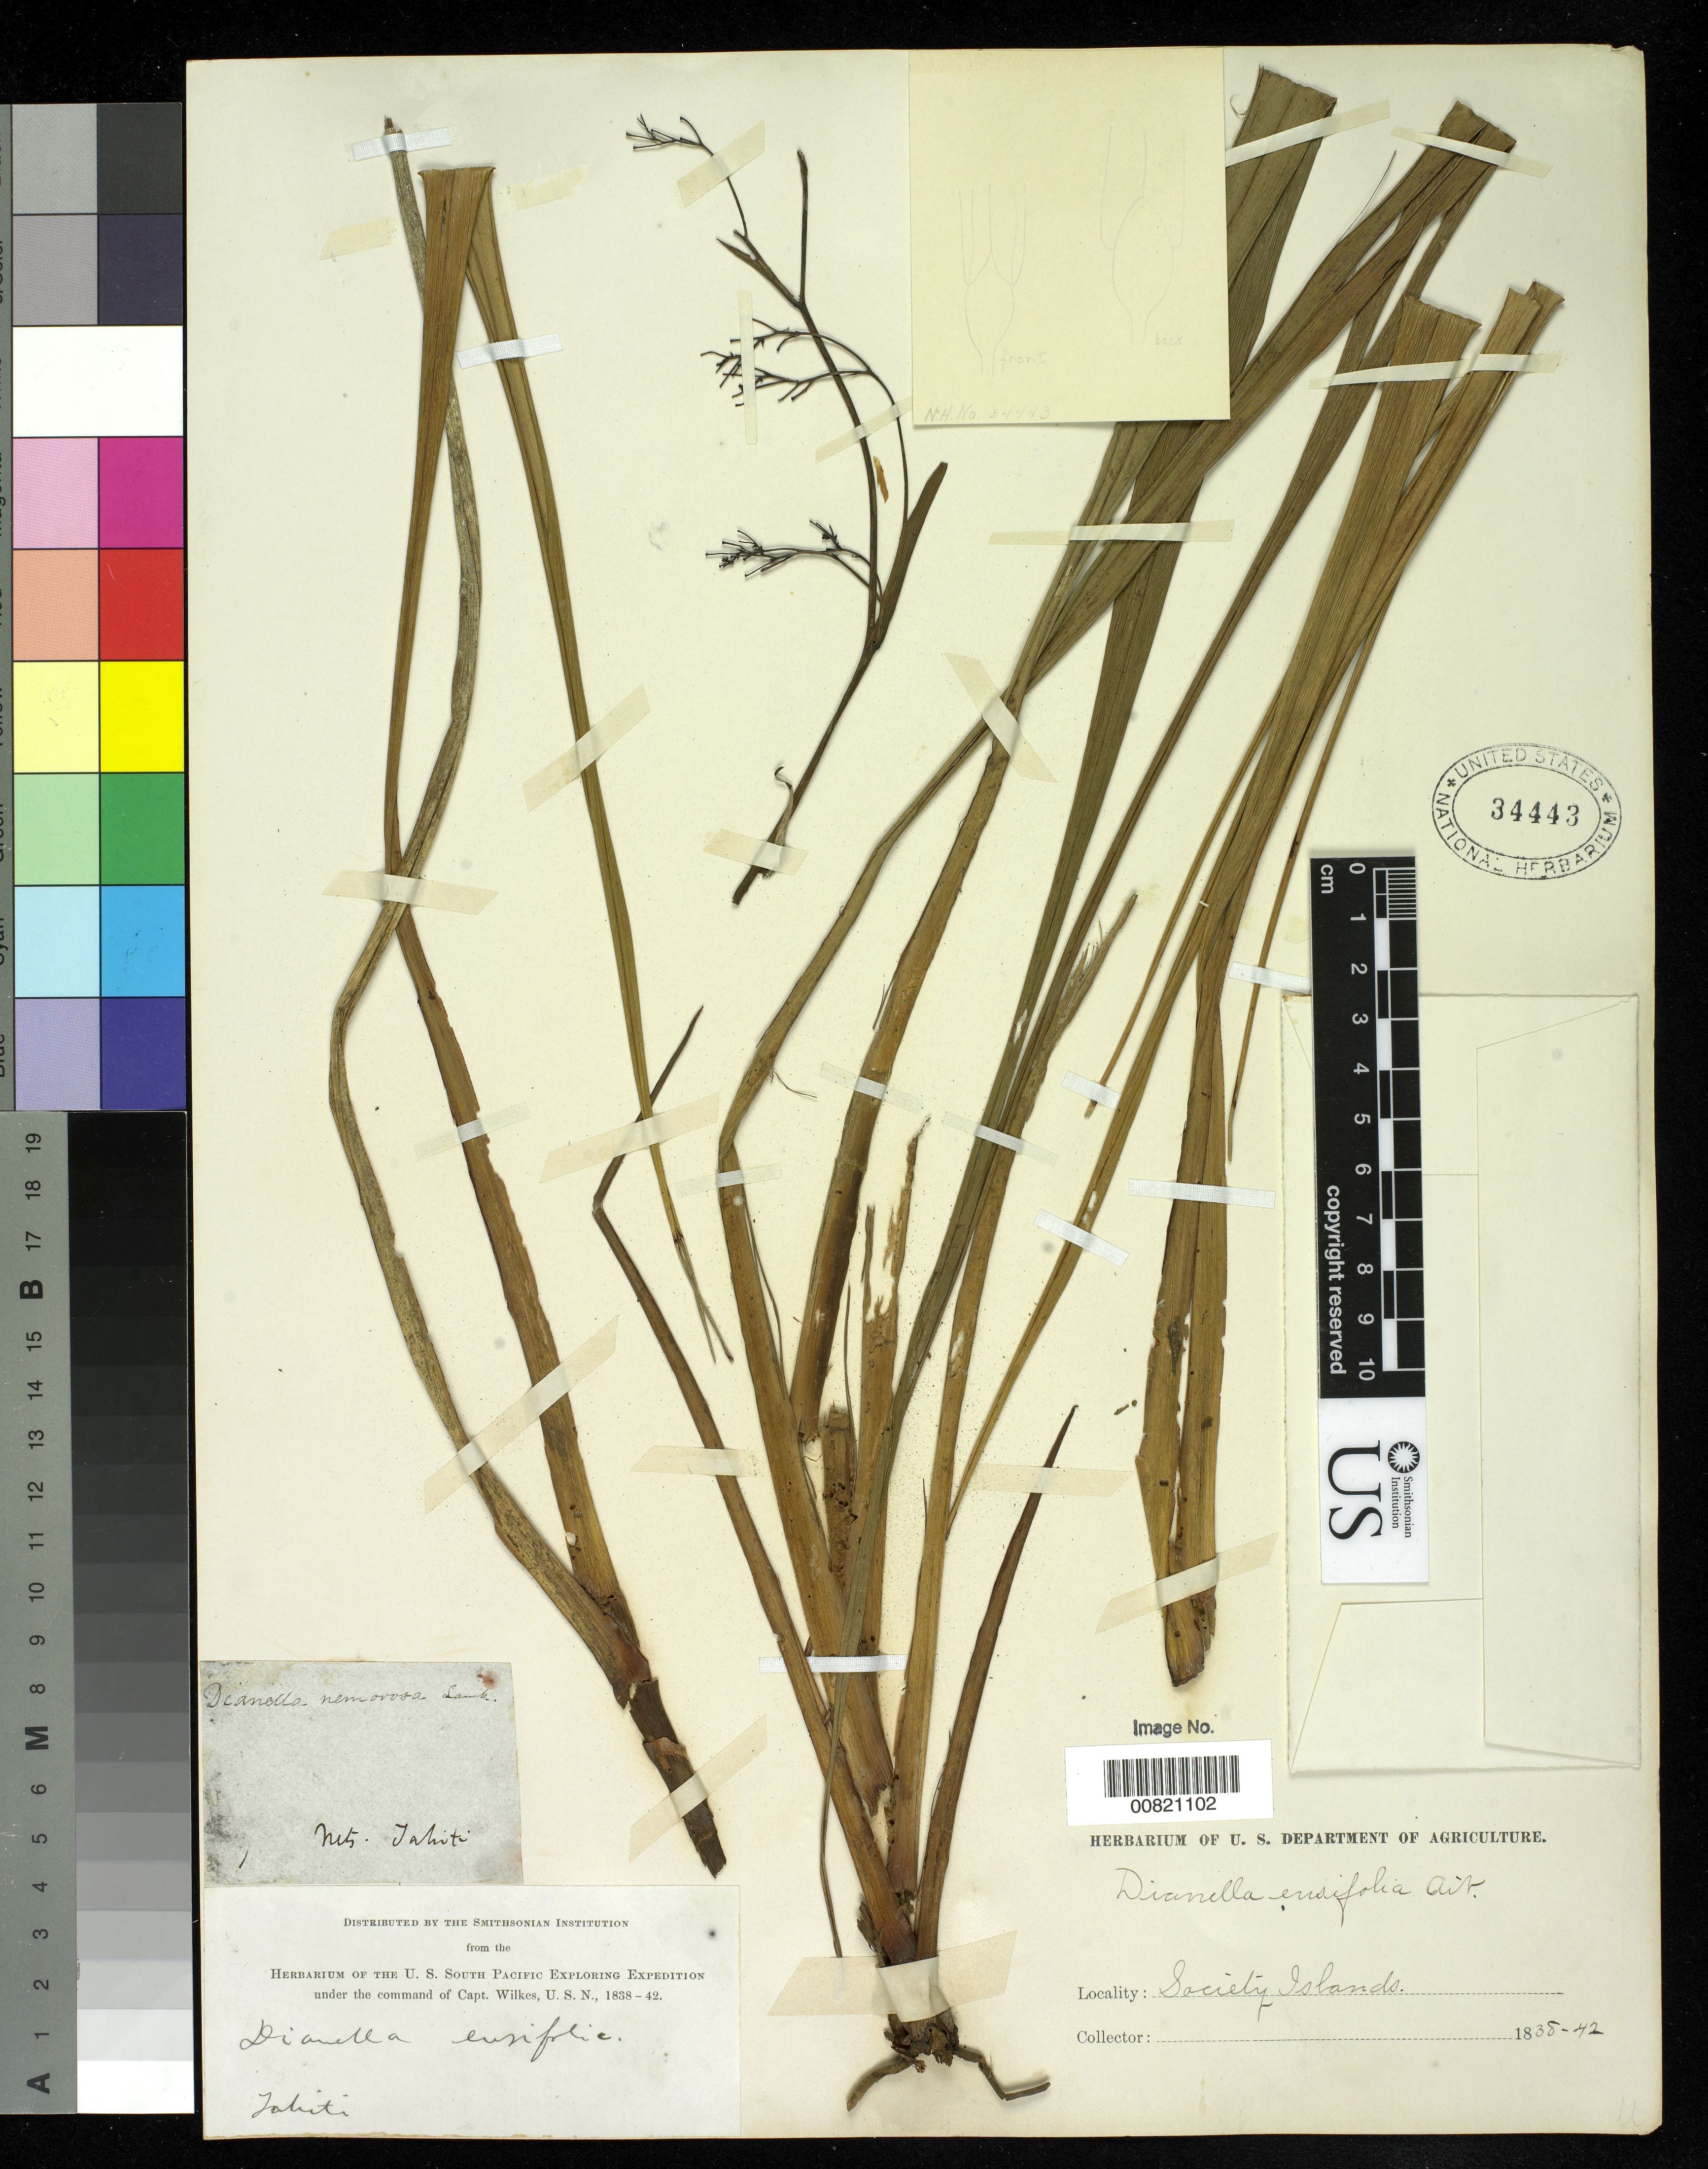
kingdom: Plantae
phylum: Tracheophyta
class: Liliopsida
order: Asparagales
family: Asphodelaceae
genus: Dianella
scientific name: Dianella ensifolia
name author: (L.) DC.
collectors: Wilkes Explor. Exped.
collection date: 1838/1842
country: French Polynesia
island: Tahiti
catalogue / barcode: US 34443